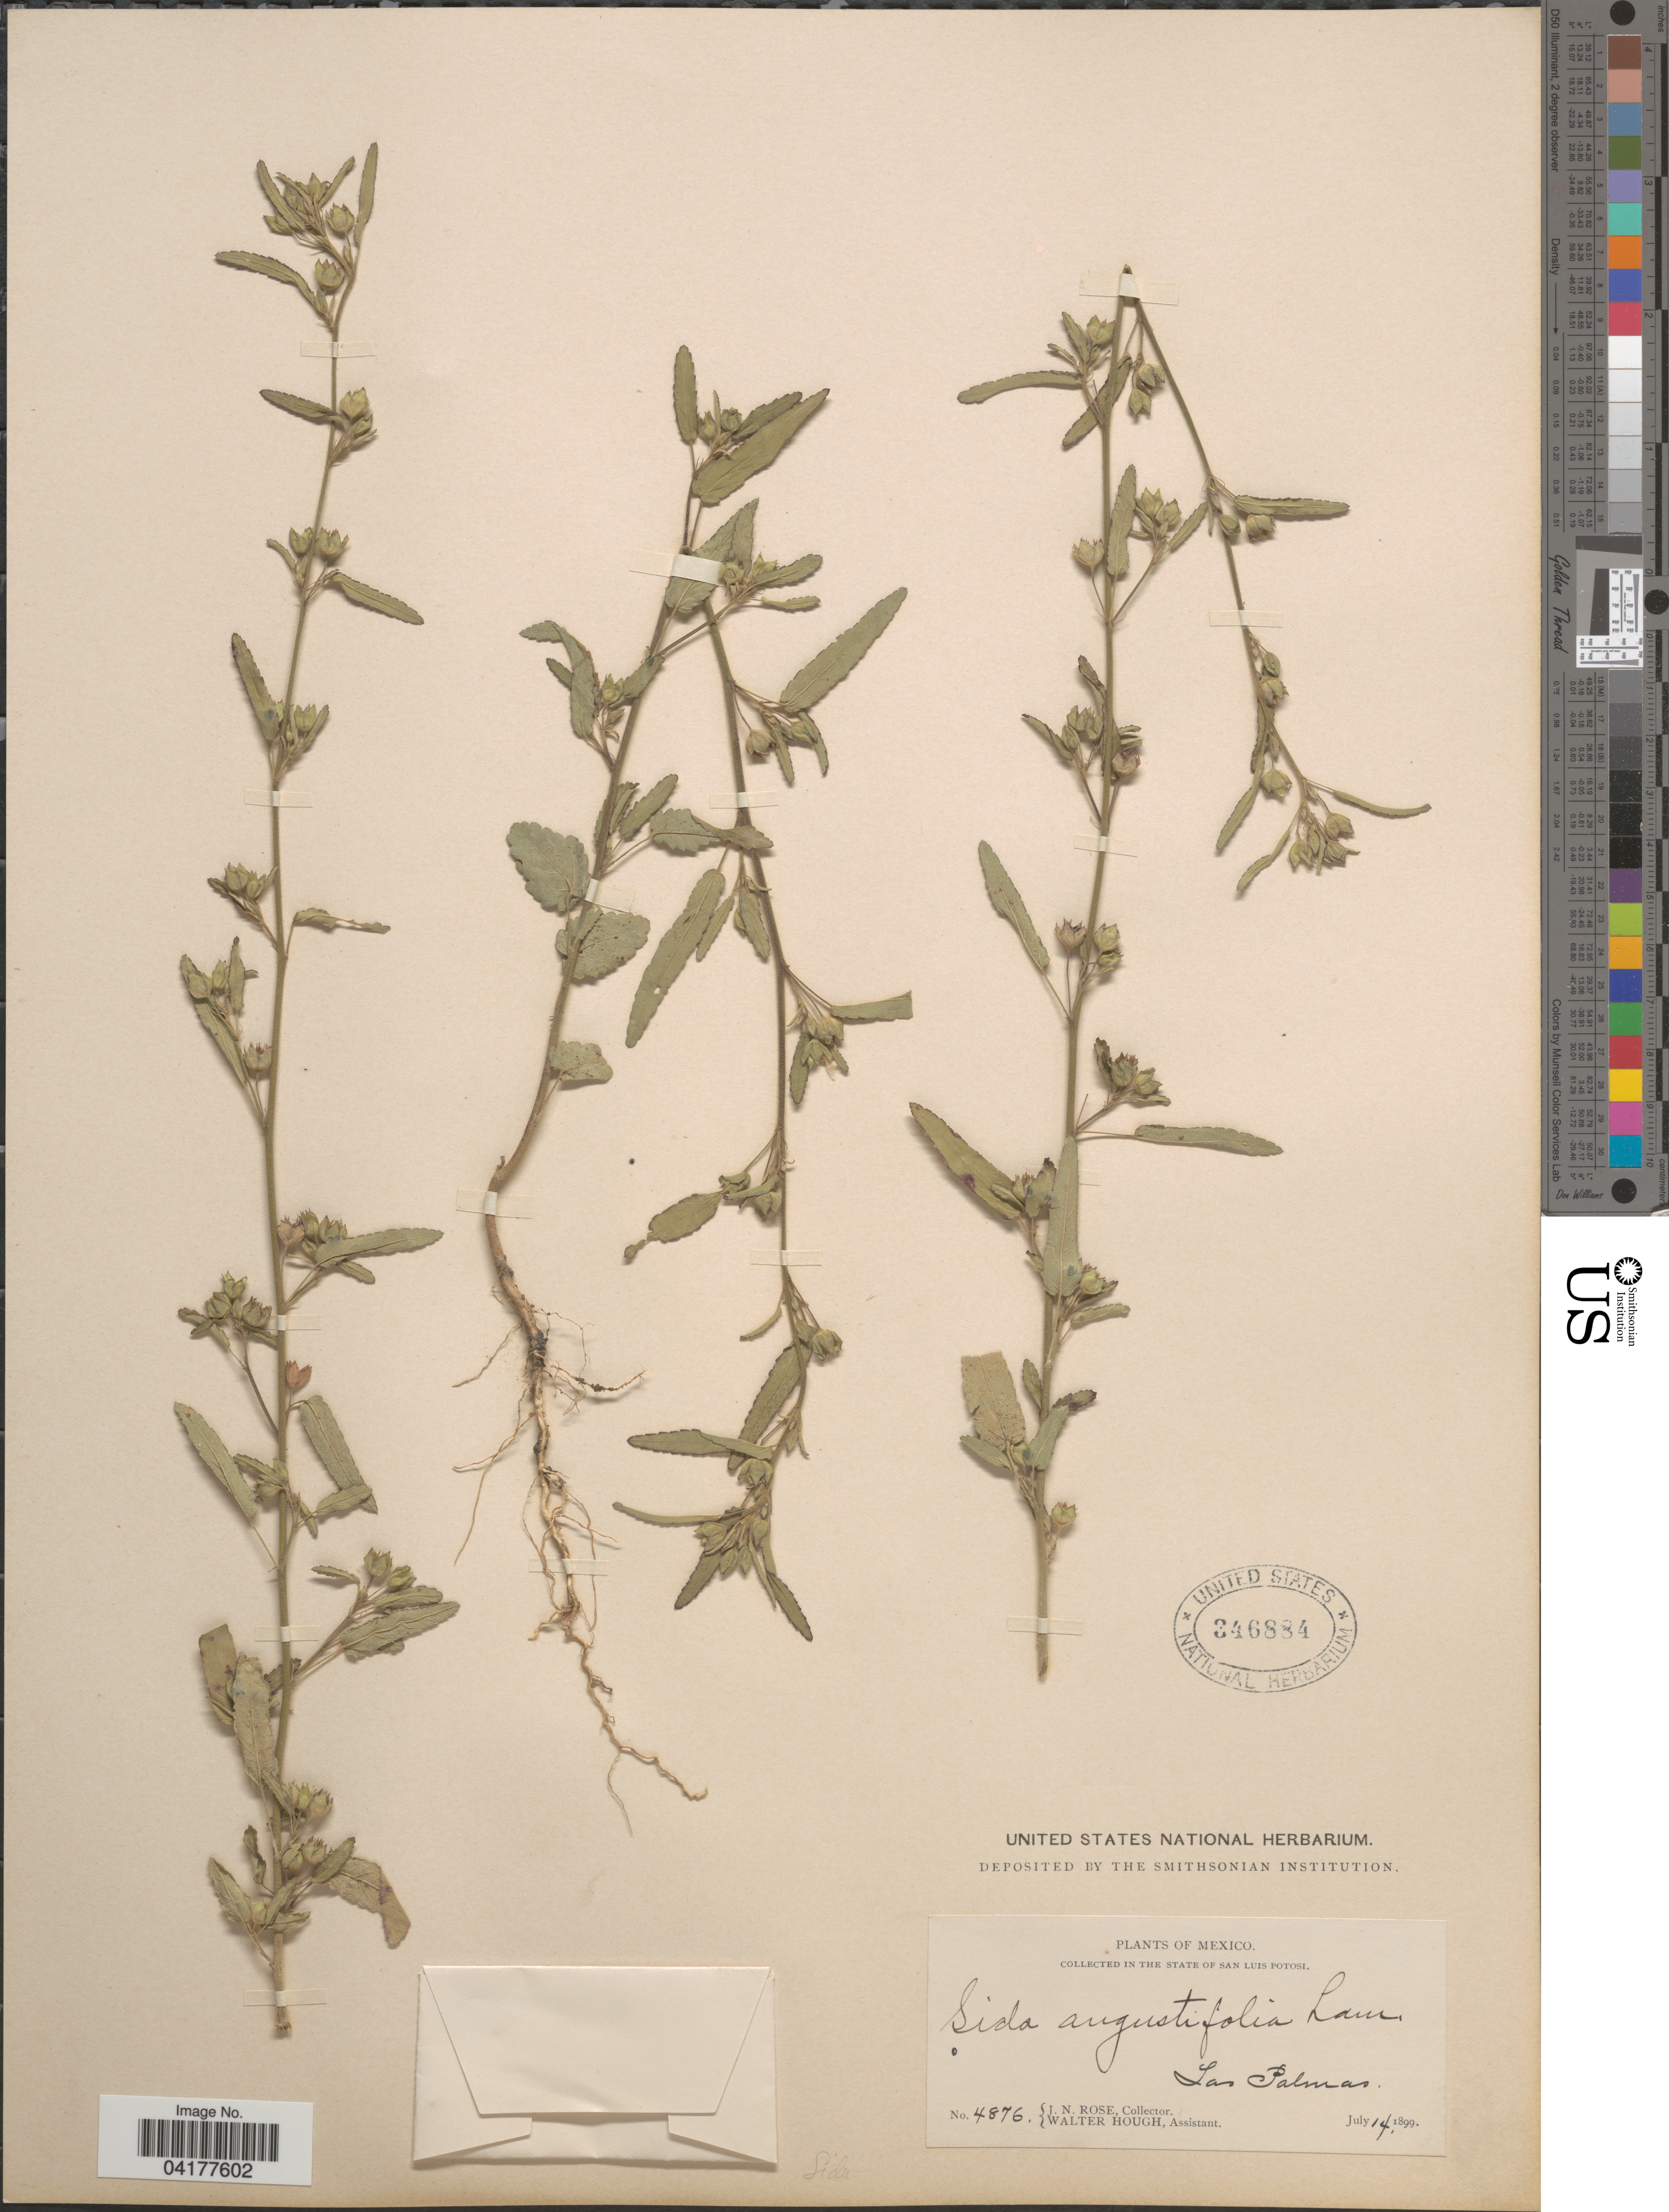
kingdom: Plantae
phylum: Tracheophyta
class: Magnoliopsida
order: Malvales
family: Malvaceae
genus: Sida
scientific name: Sida spinosa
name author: L.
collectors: J. N. Rose & W. Hough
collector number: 4876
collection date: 1899-07-14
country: Mexico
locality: Las Palmas.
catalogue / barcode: US 346884